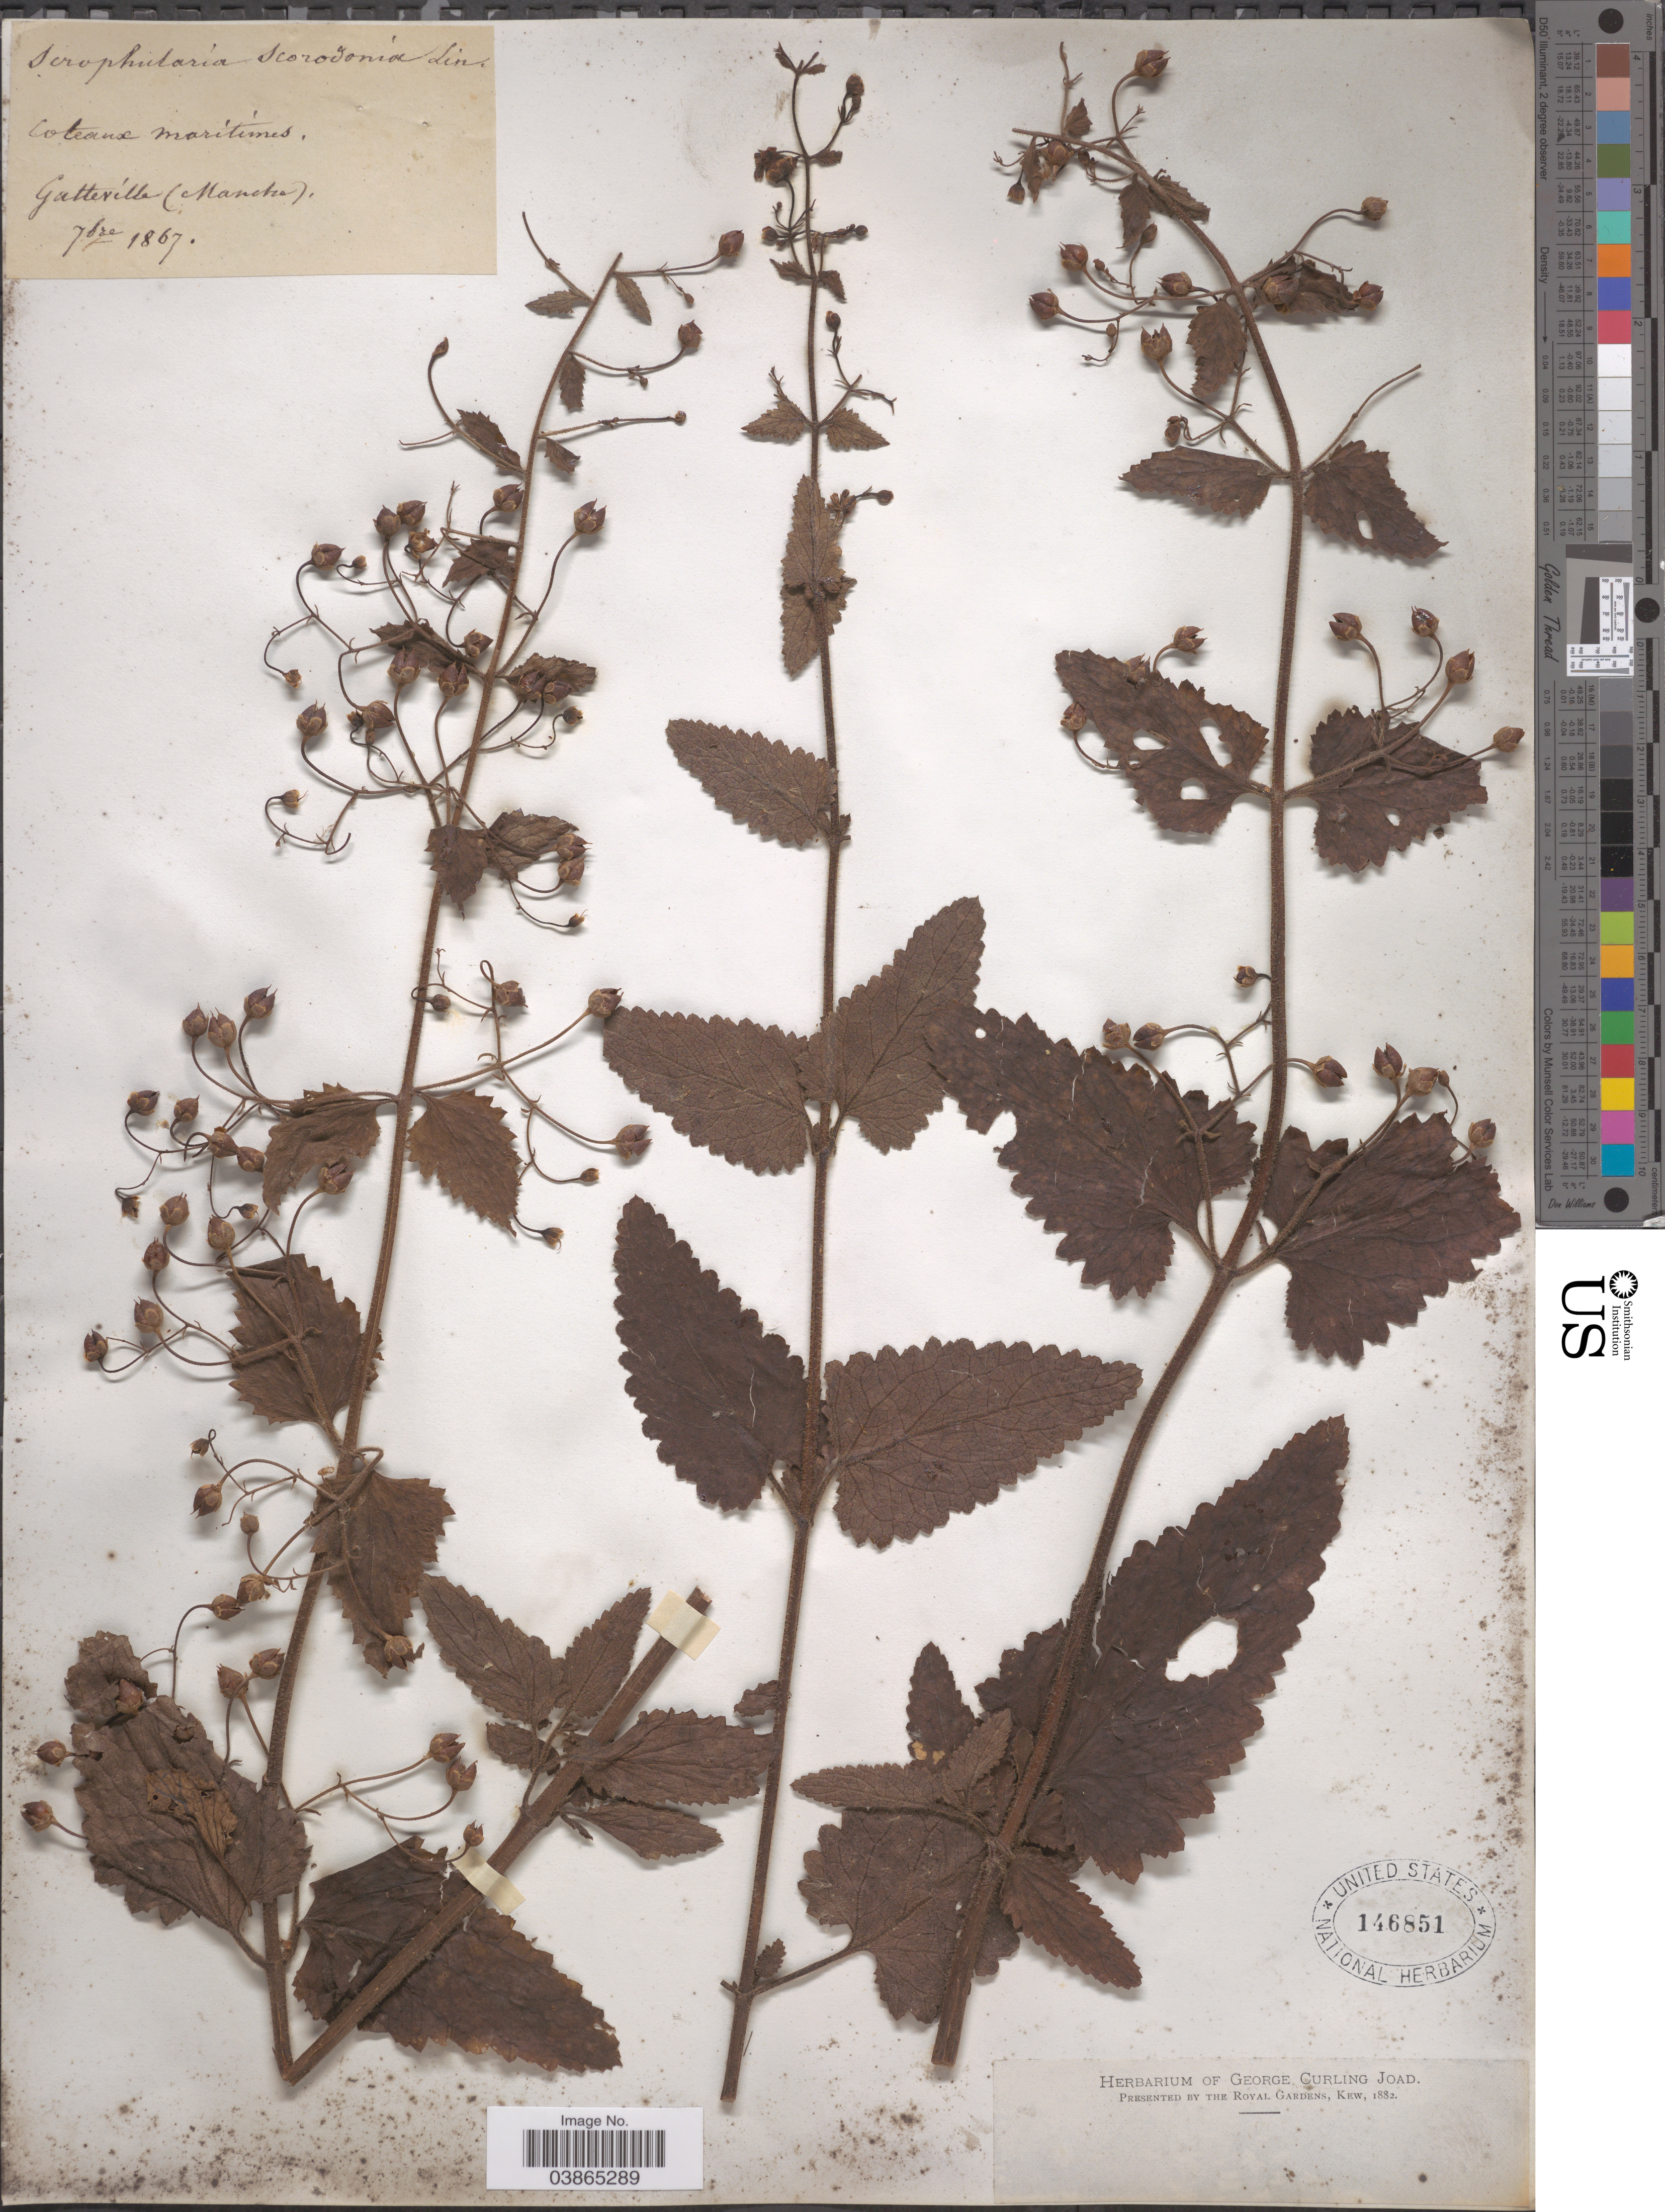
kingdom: Plantae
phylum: Tracheophyta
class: Magnoliopsida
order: Lamiales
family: Scrophulariaceae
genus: Scrophularia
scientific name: Scrophularia scorodonia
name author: L.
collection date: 1867-09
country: France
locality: Coteaux maritimes. Gatteville (Manche).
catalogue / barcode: US 146851